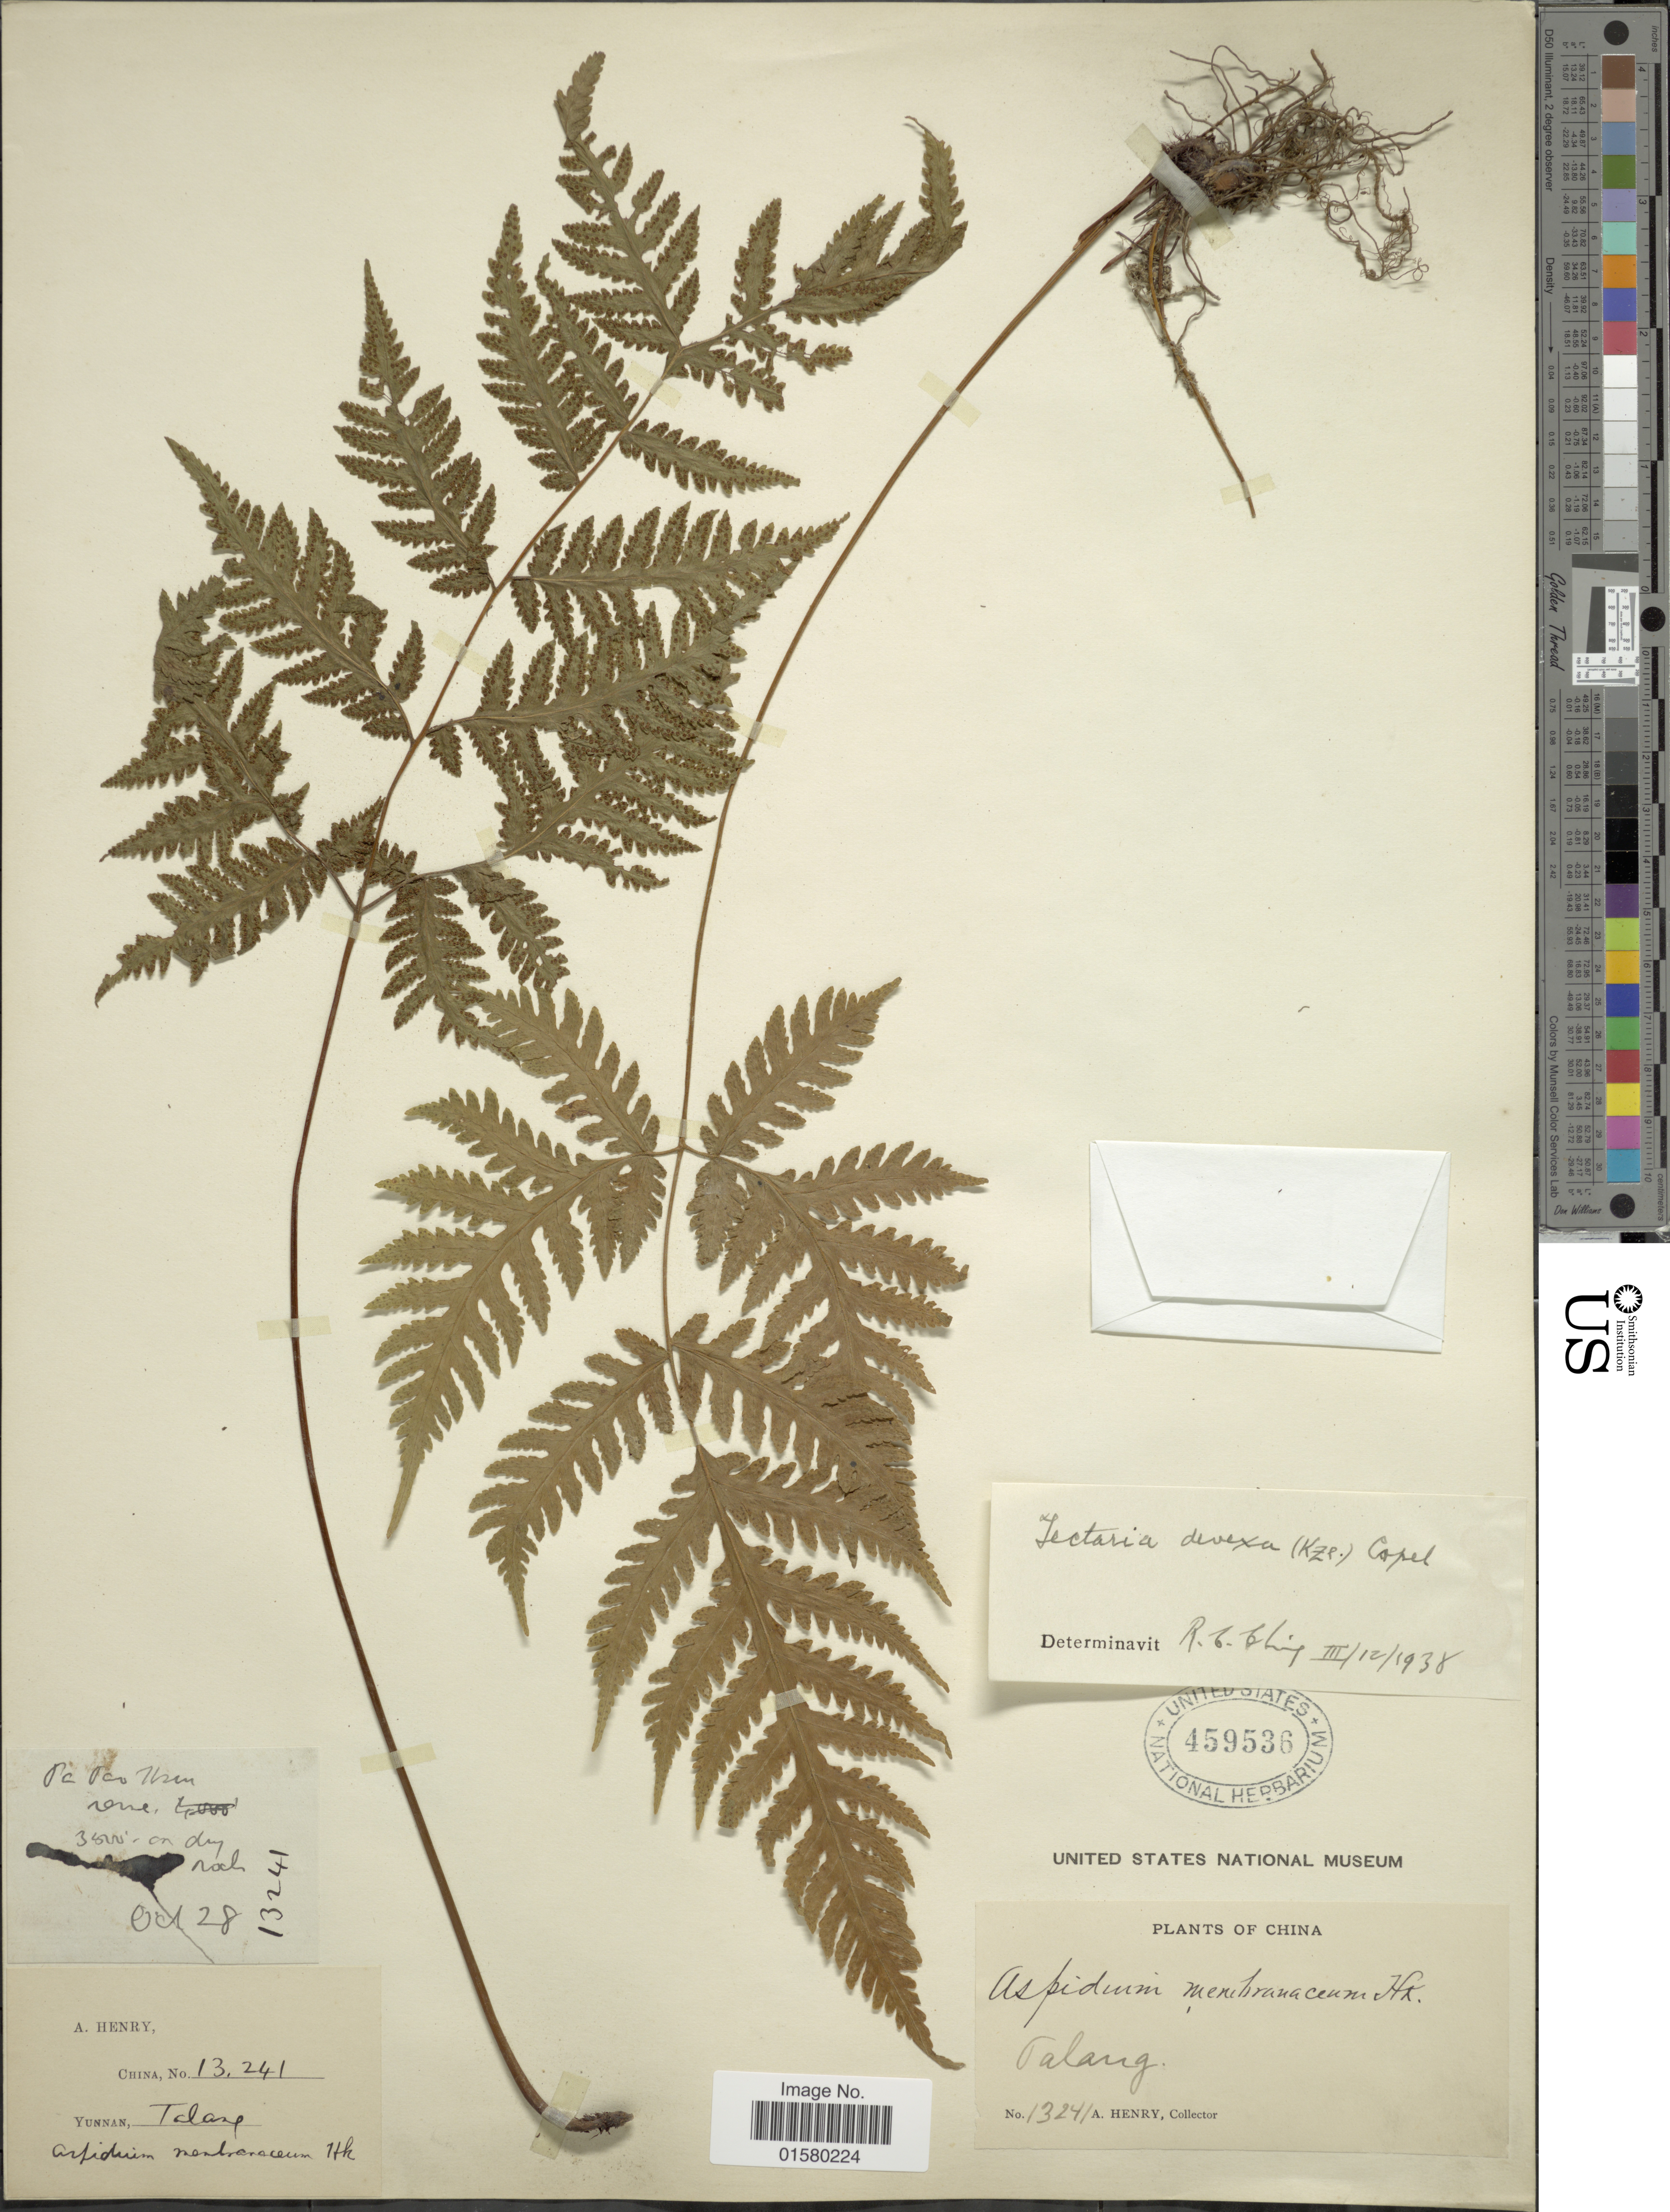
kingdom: Plantae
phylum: Tracheophyta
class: Polypodiopsida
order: Polypodiales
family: Tectariaceae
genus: Tectaria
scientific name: Tectaria devexa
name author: (Kunze) Copel.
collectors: A. Henry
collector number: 13241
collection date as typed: Transcribed d/m/y: /10/28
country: China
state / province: Yunnan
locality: Talang. Pa Pao Hsen.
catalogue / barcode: US 459536